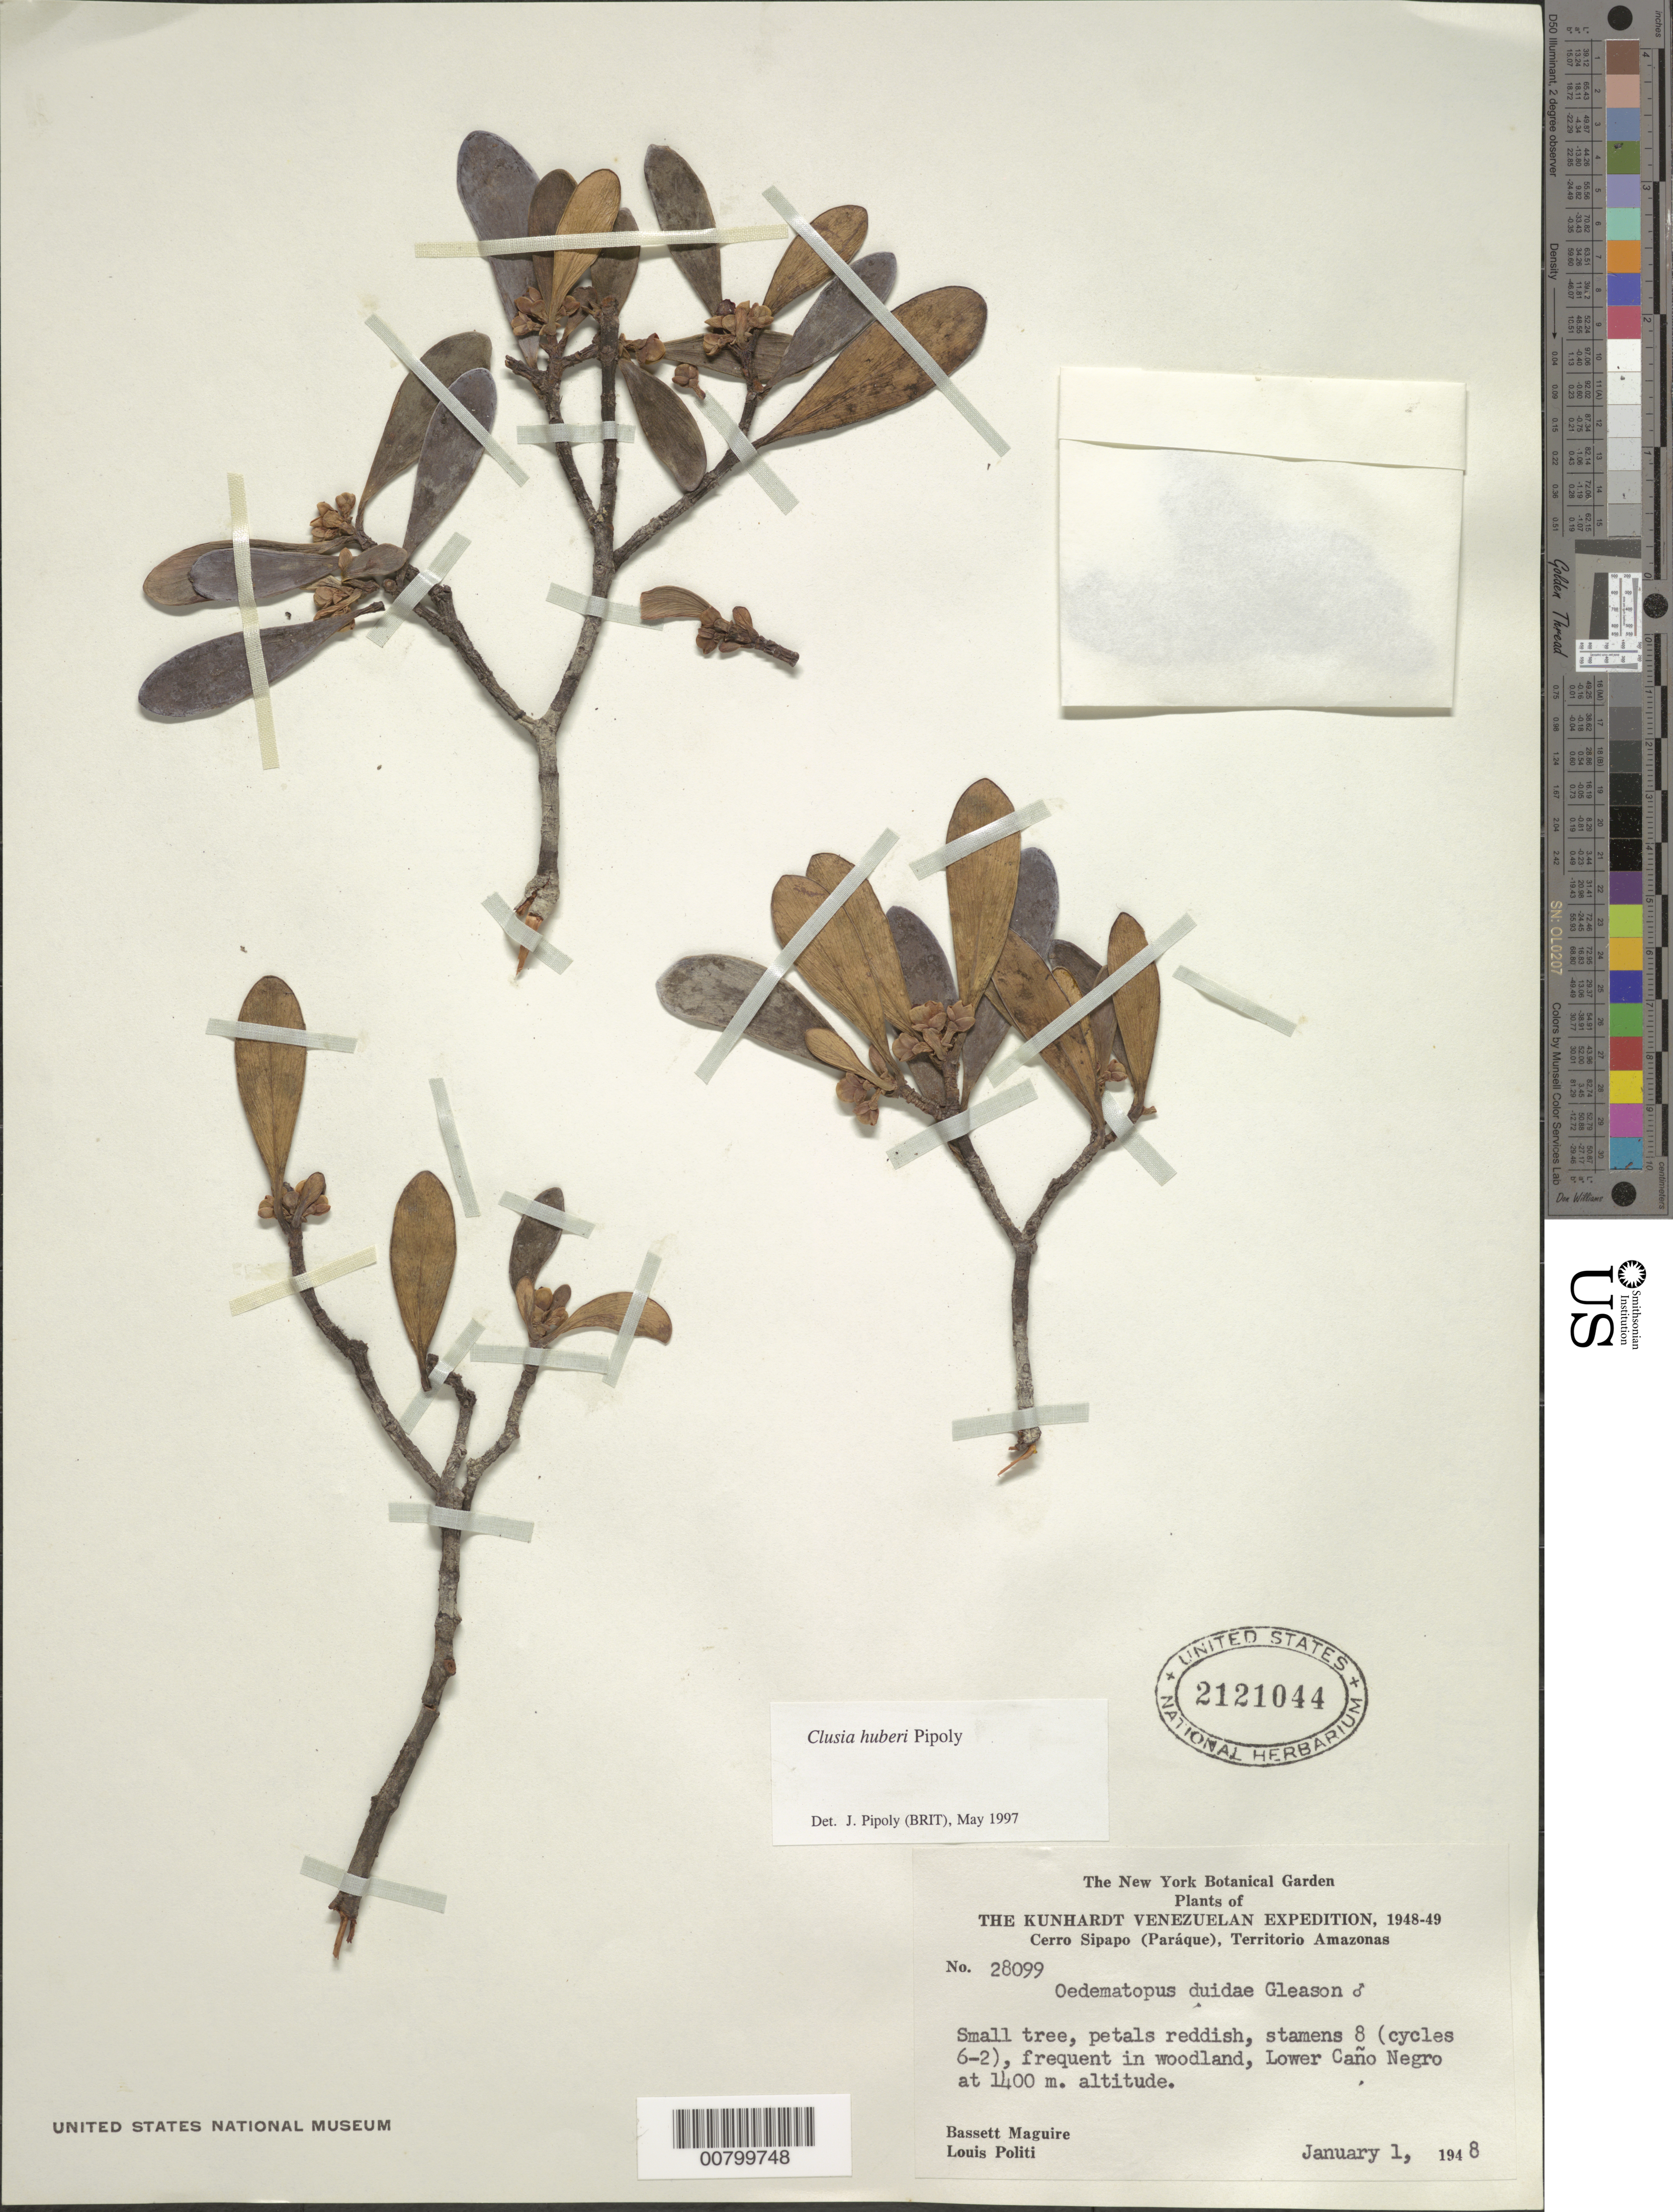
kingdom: Plantae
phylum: Tracheophyta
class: Magnoliopsida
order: Malpighiales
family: Clusiaceae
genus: Clusia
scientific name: Clusia huberi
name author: Pipoly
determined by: Pipoly, J. J., III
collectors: B. Maguire & L. Politi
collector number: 28099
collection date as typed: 1-Jan-49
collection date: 1949-01-01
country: Venezuela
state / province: Amazonas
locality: Cerro Sipapo (Paráque), Lower Caño Negro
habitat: Woodland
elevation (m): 1400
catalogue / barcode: US 2121044